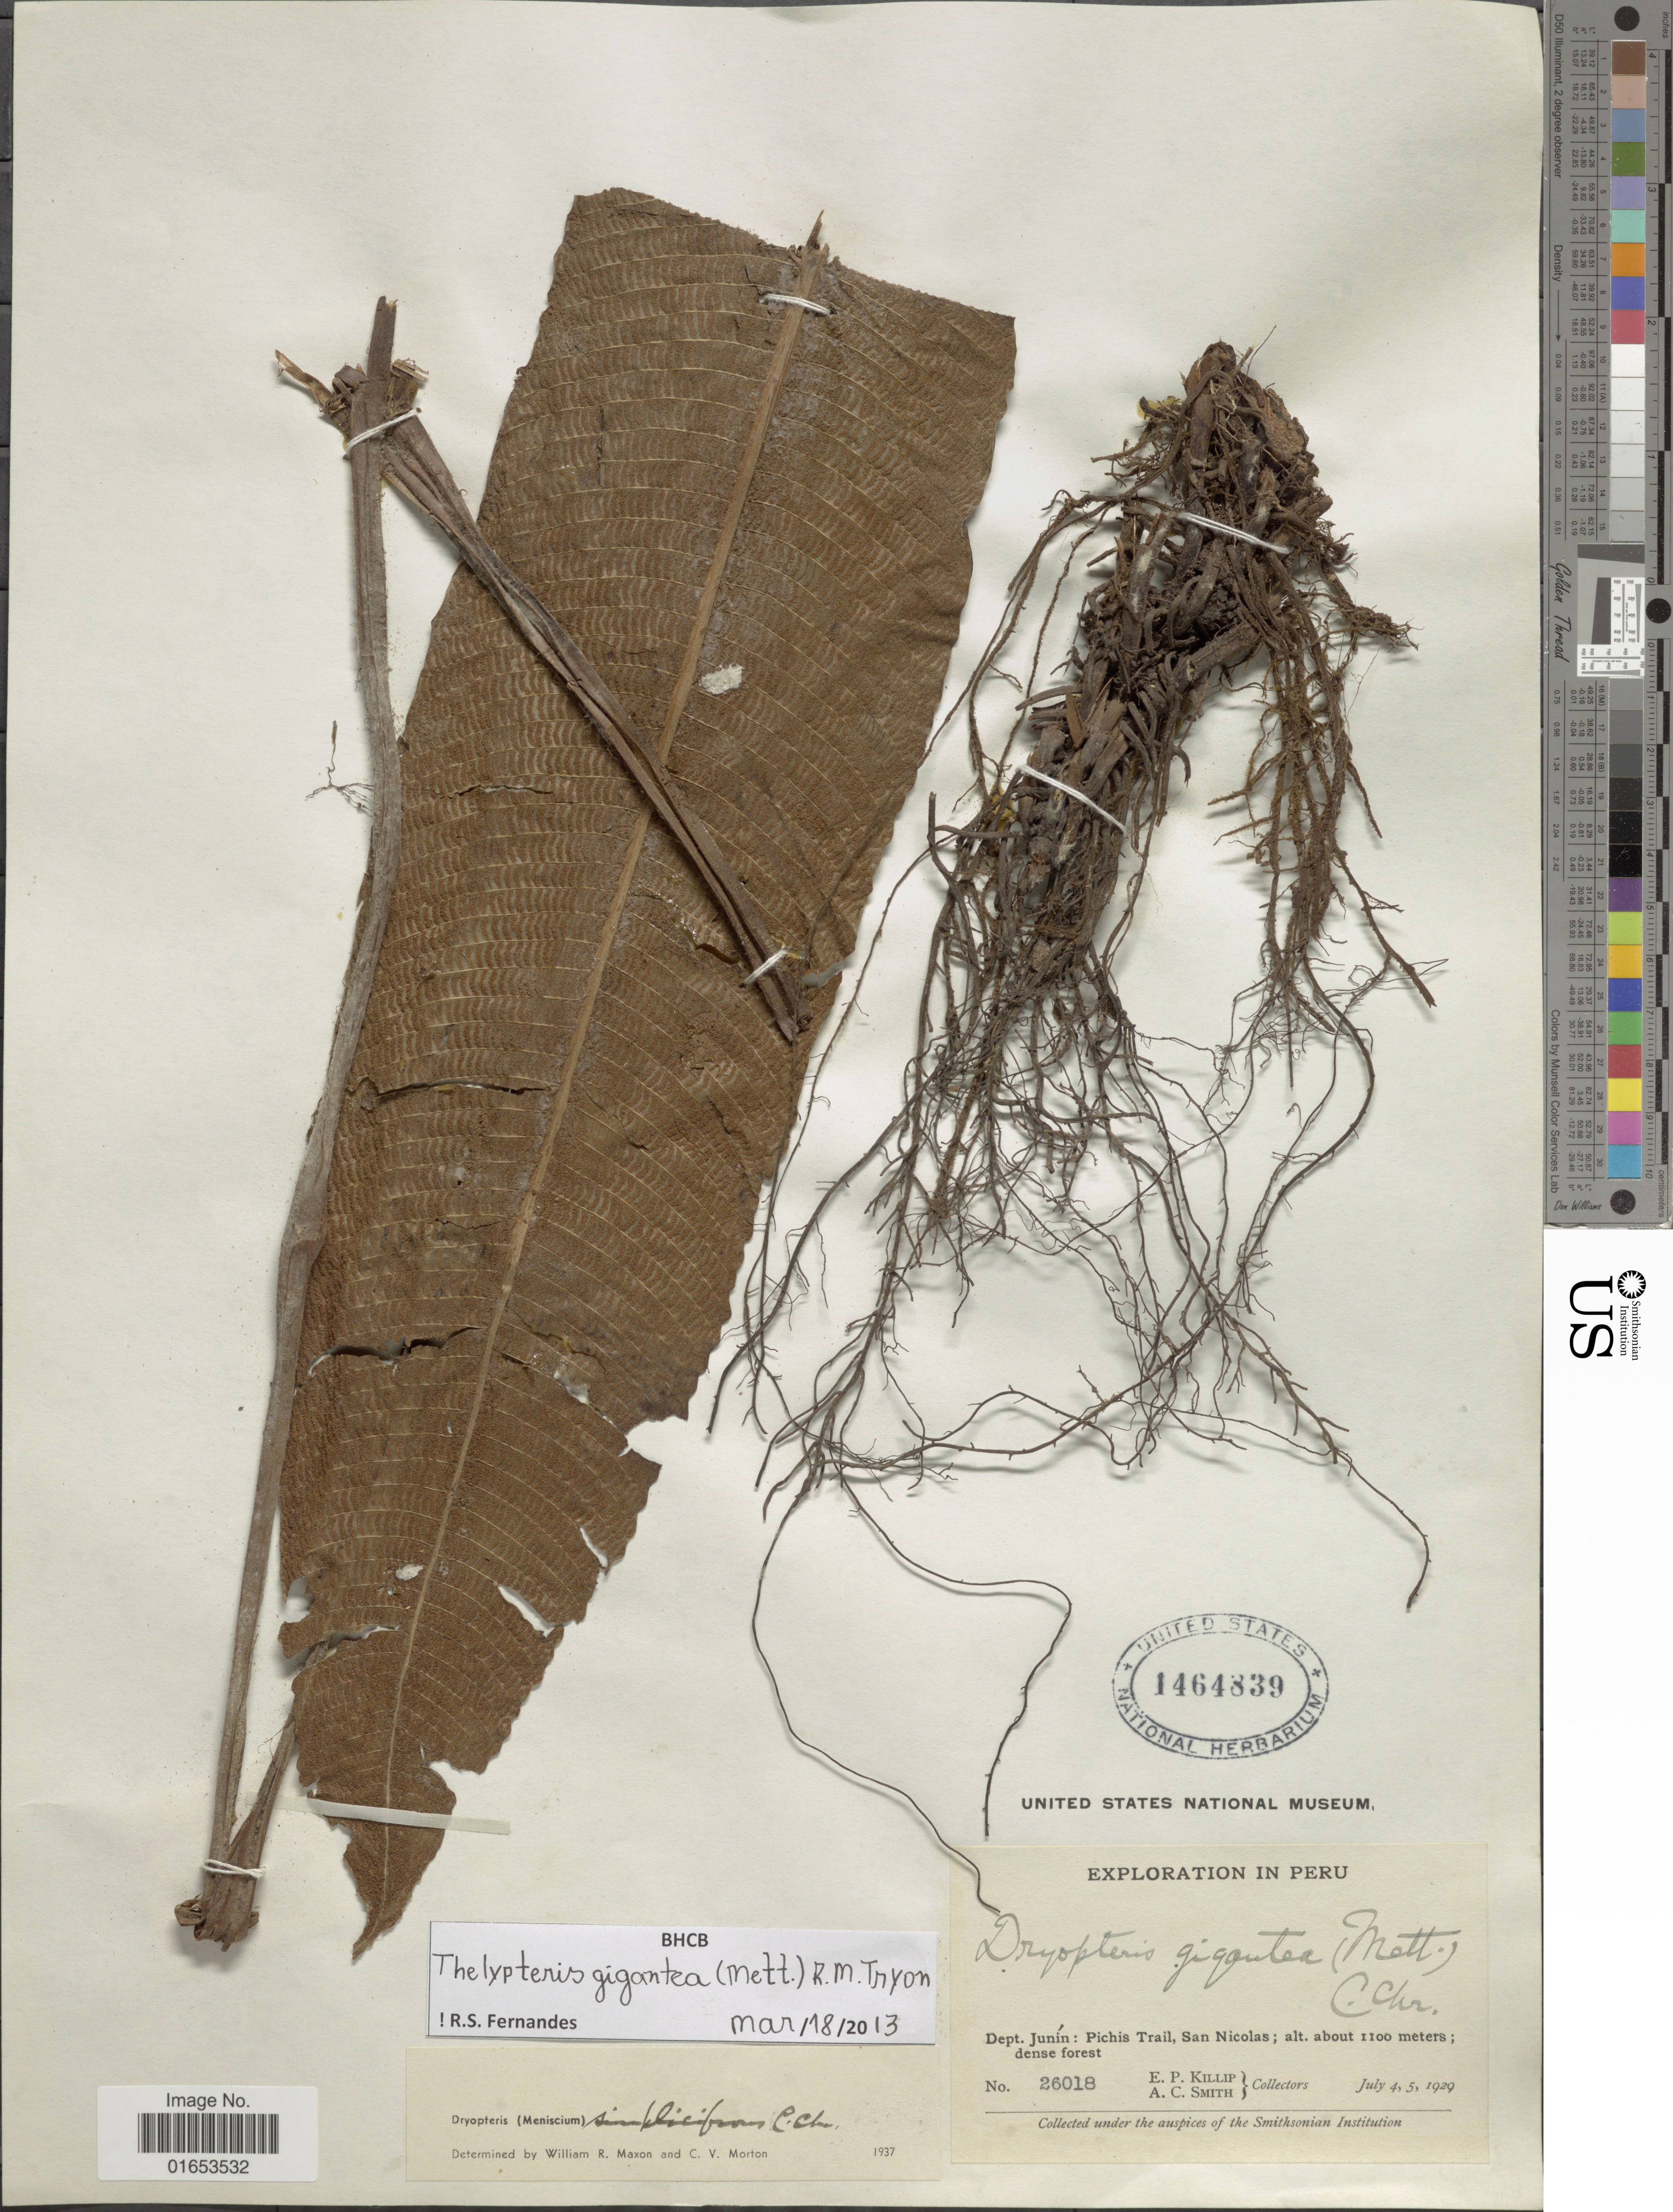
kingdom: Plantae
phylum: Tracheophyta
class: Polypodiopsida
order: Polypodiales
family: Thelypteridaceae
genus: Meniscium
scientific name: Meniscium giganteum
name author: Mett.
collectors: E. P. Killip & A. C. Smith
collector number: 26018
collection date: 1929-07-04/1929-07-05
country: Peru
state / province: Junín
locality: Pichis Trail, San Nicholas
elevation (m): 1100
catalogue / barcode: US 1464839